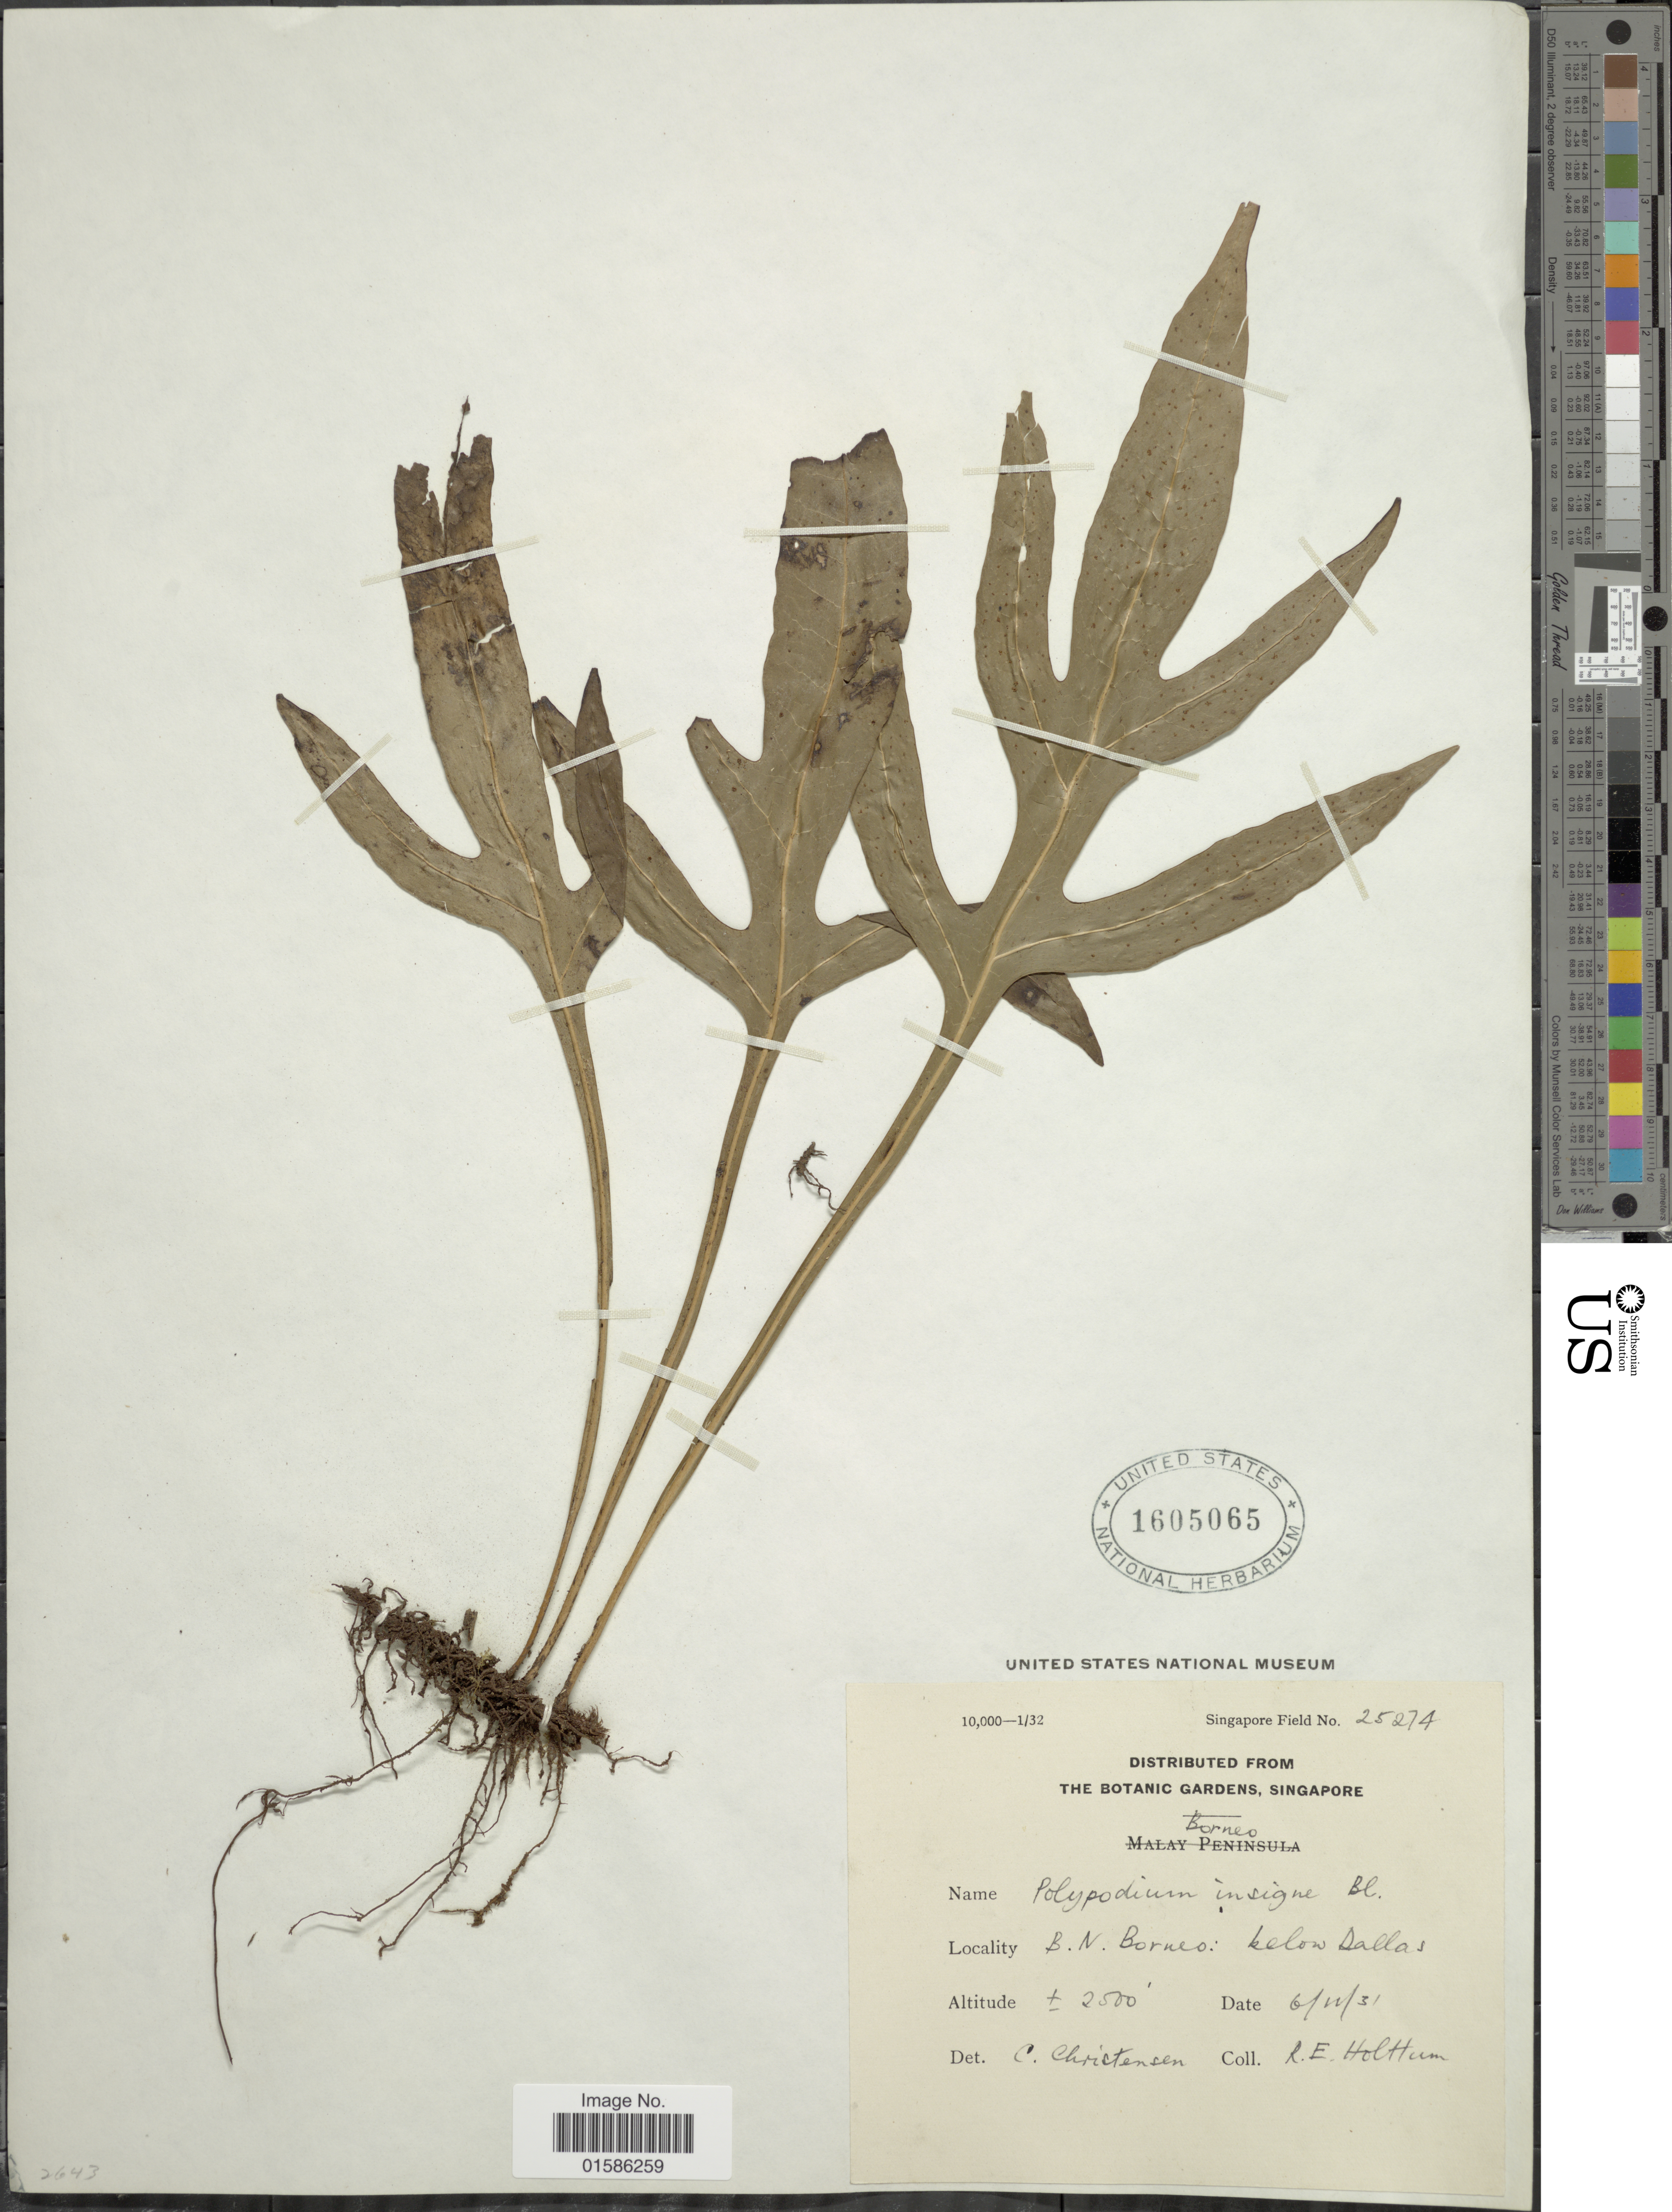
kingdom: Plantae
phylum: Tracheophyta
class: Polypodiopsida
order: Polypodiales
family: Polypodiaceae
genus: Microsorum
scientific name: Microsorum insigne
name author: (Blume) Copel.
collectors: R. E. Holttum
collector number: Singapore Field 25274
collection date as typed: Transcribed d/m/y: 6/11/31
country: Malaysia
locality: Borneo, B.N.Borneo: Kelow Dallas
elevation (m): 762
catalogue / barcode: US 1605065